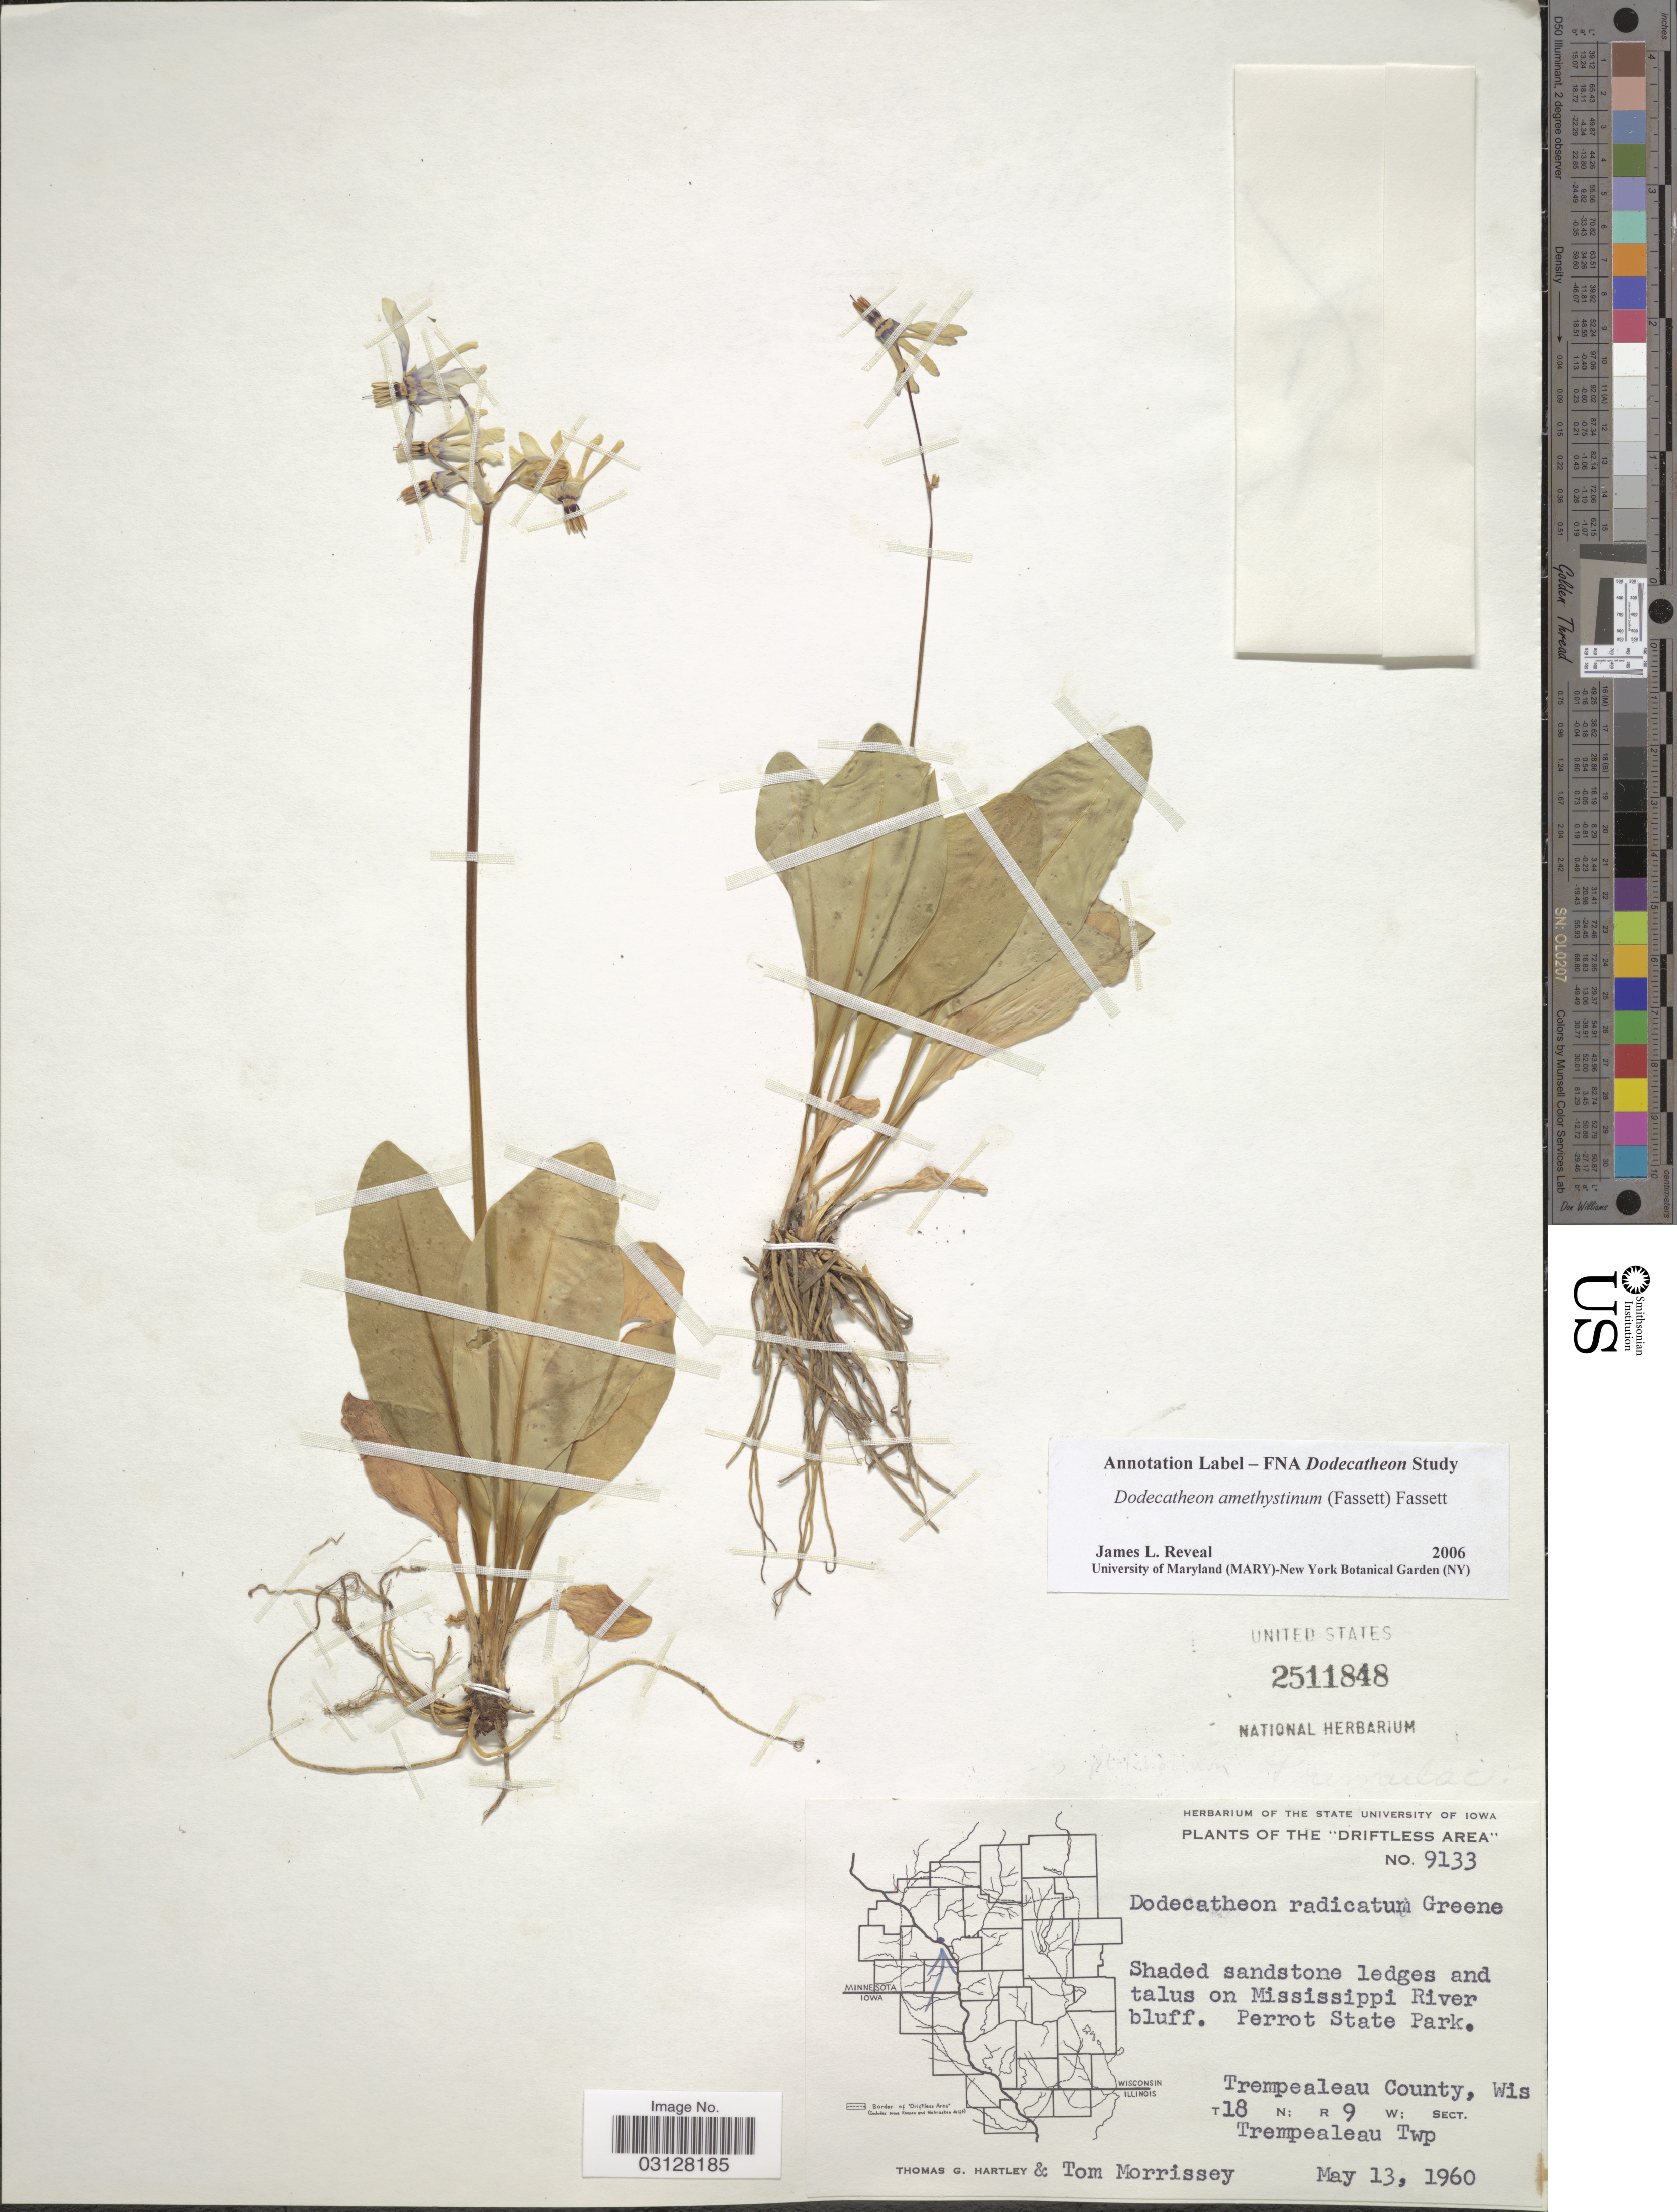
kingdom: Plantae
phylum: Tracheophyta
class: Magnoliopsida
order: Ericales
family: Primulaceae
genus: Dodecatheon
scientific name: Dodecatheon amethystinum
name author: (Fassett) Fassett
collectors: T. Hartley & T. Morrissey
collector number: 9133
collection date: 1960-05-13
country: United States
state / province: Iowa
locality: The "Driftless Area". Shaded sandstone ledges and talus on Mississippi River bluff. Perrot State Park. Trempealeau County. Wis T 18 N; R 9 W; Sect. Trempealeau Twp.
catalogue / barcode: US 2511848